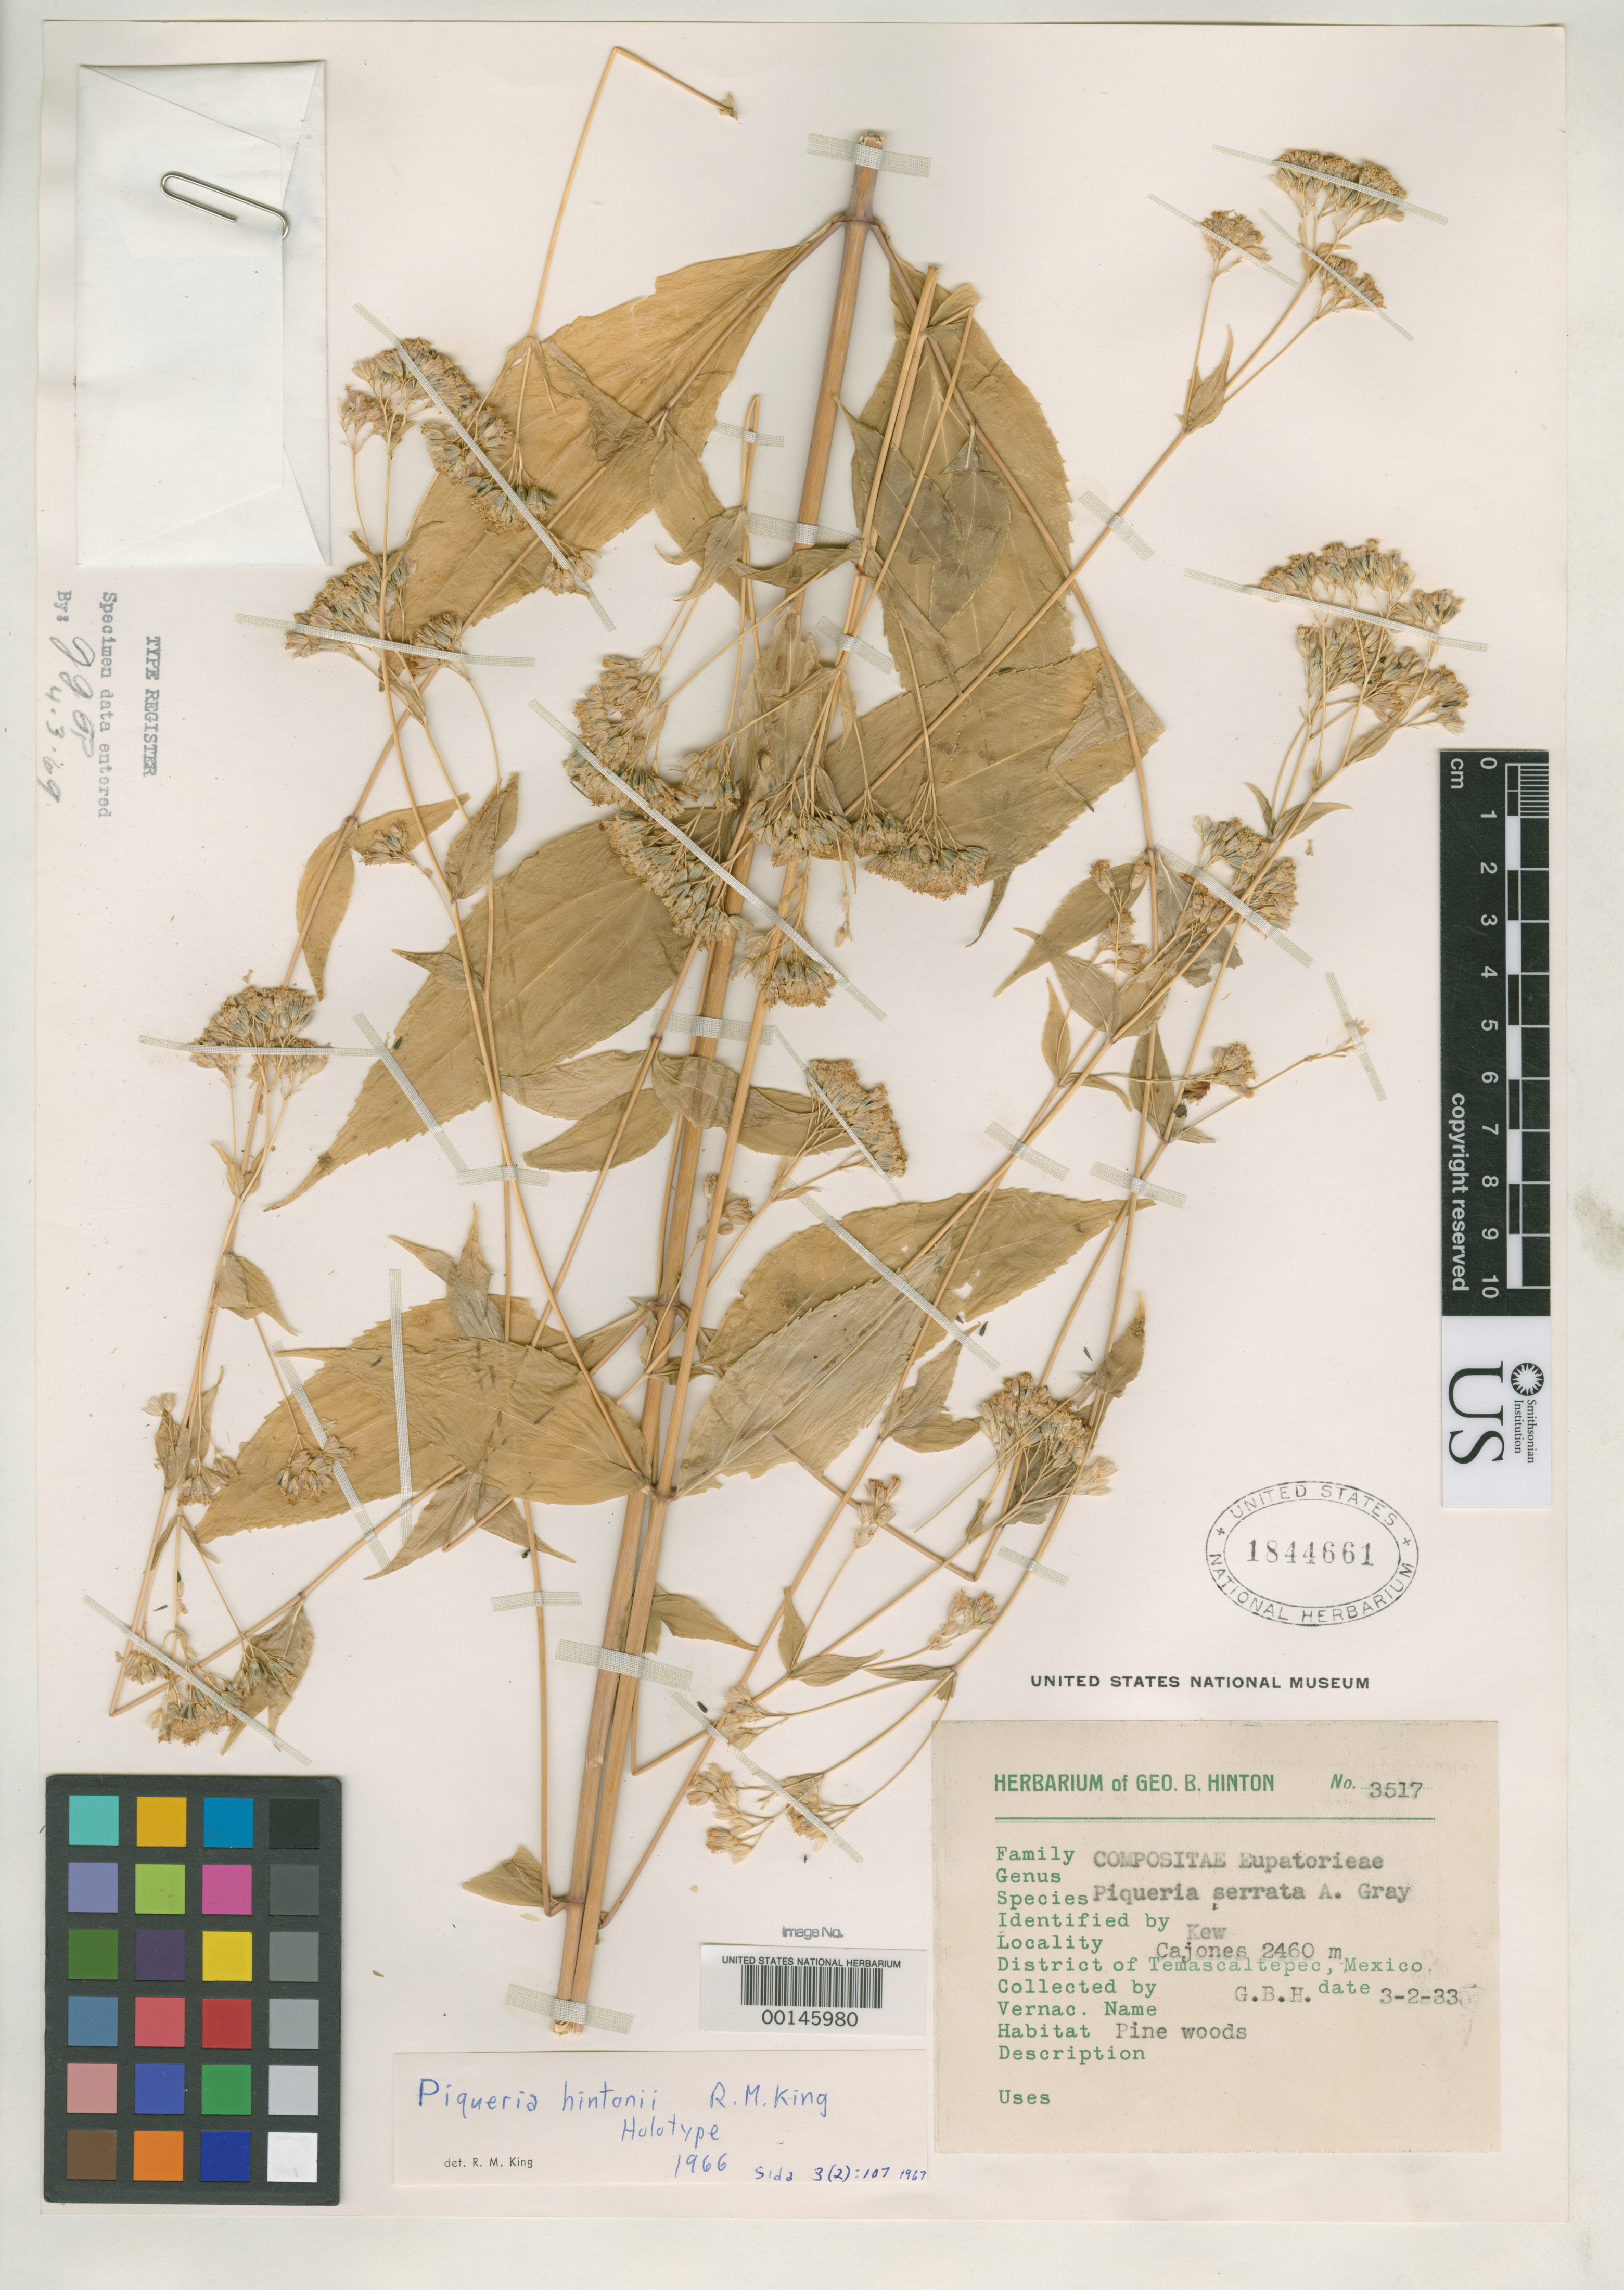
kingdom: Plantae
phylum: Tracheophyta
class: Magnoliopsida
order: Asterales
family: Asteraceae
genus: Piqueria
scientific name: Piqueria hintonii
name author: R.M. King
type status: Holotype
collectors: G. B. Hinton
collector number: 3517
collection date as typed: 03 Feb 1933 or 02 Mar 1933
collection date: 1933-02-03 or 1933-03-02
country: Mexico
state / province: México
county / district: Temascaltepec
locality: Temascaltepec, Cajones.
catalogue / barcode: US 1844661